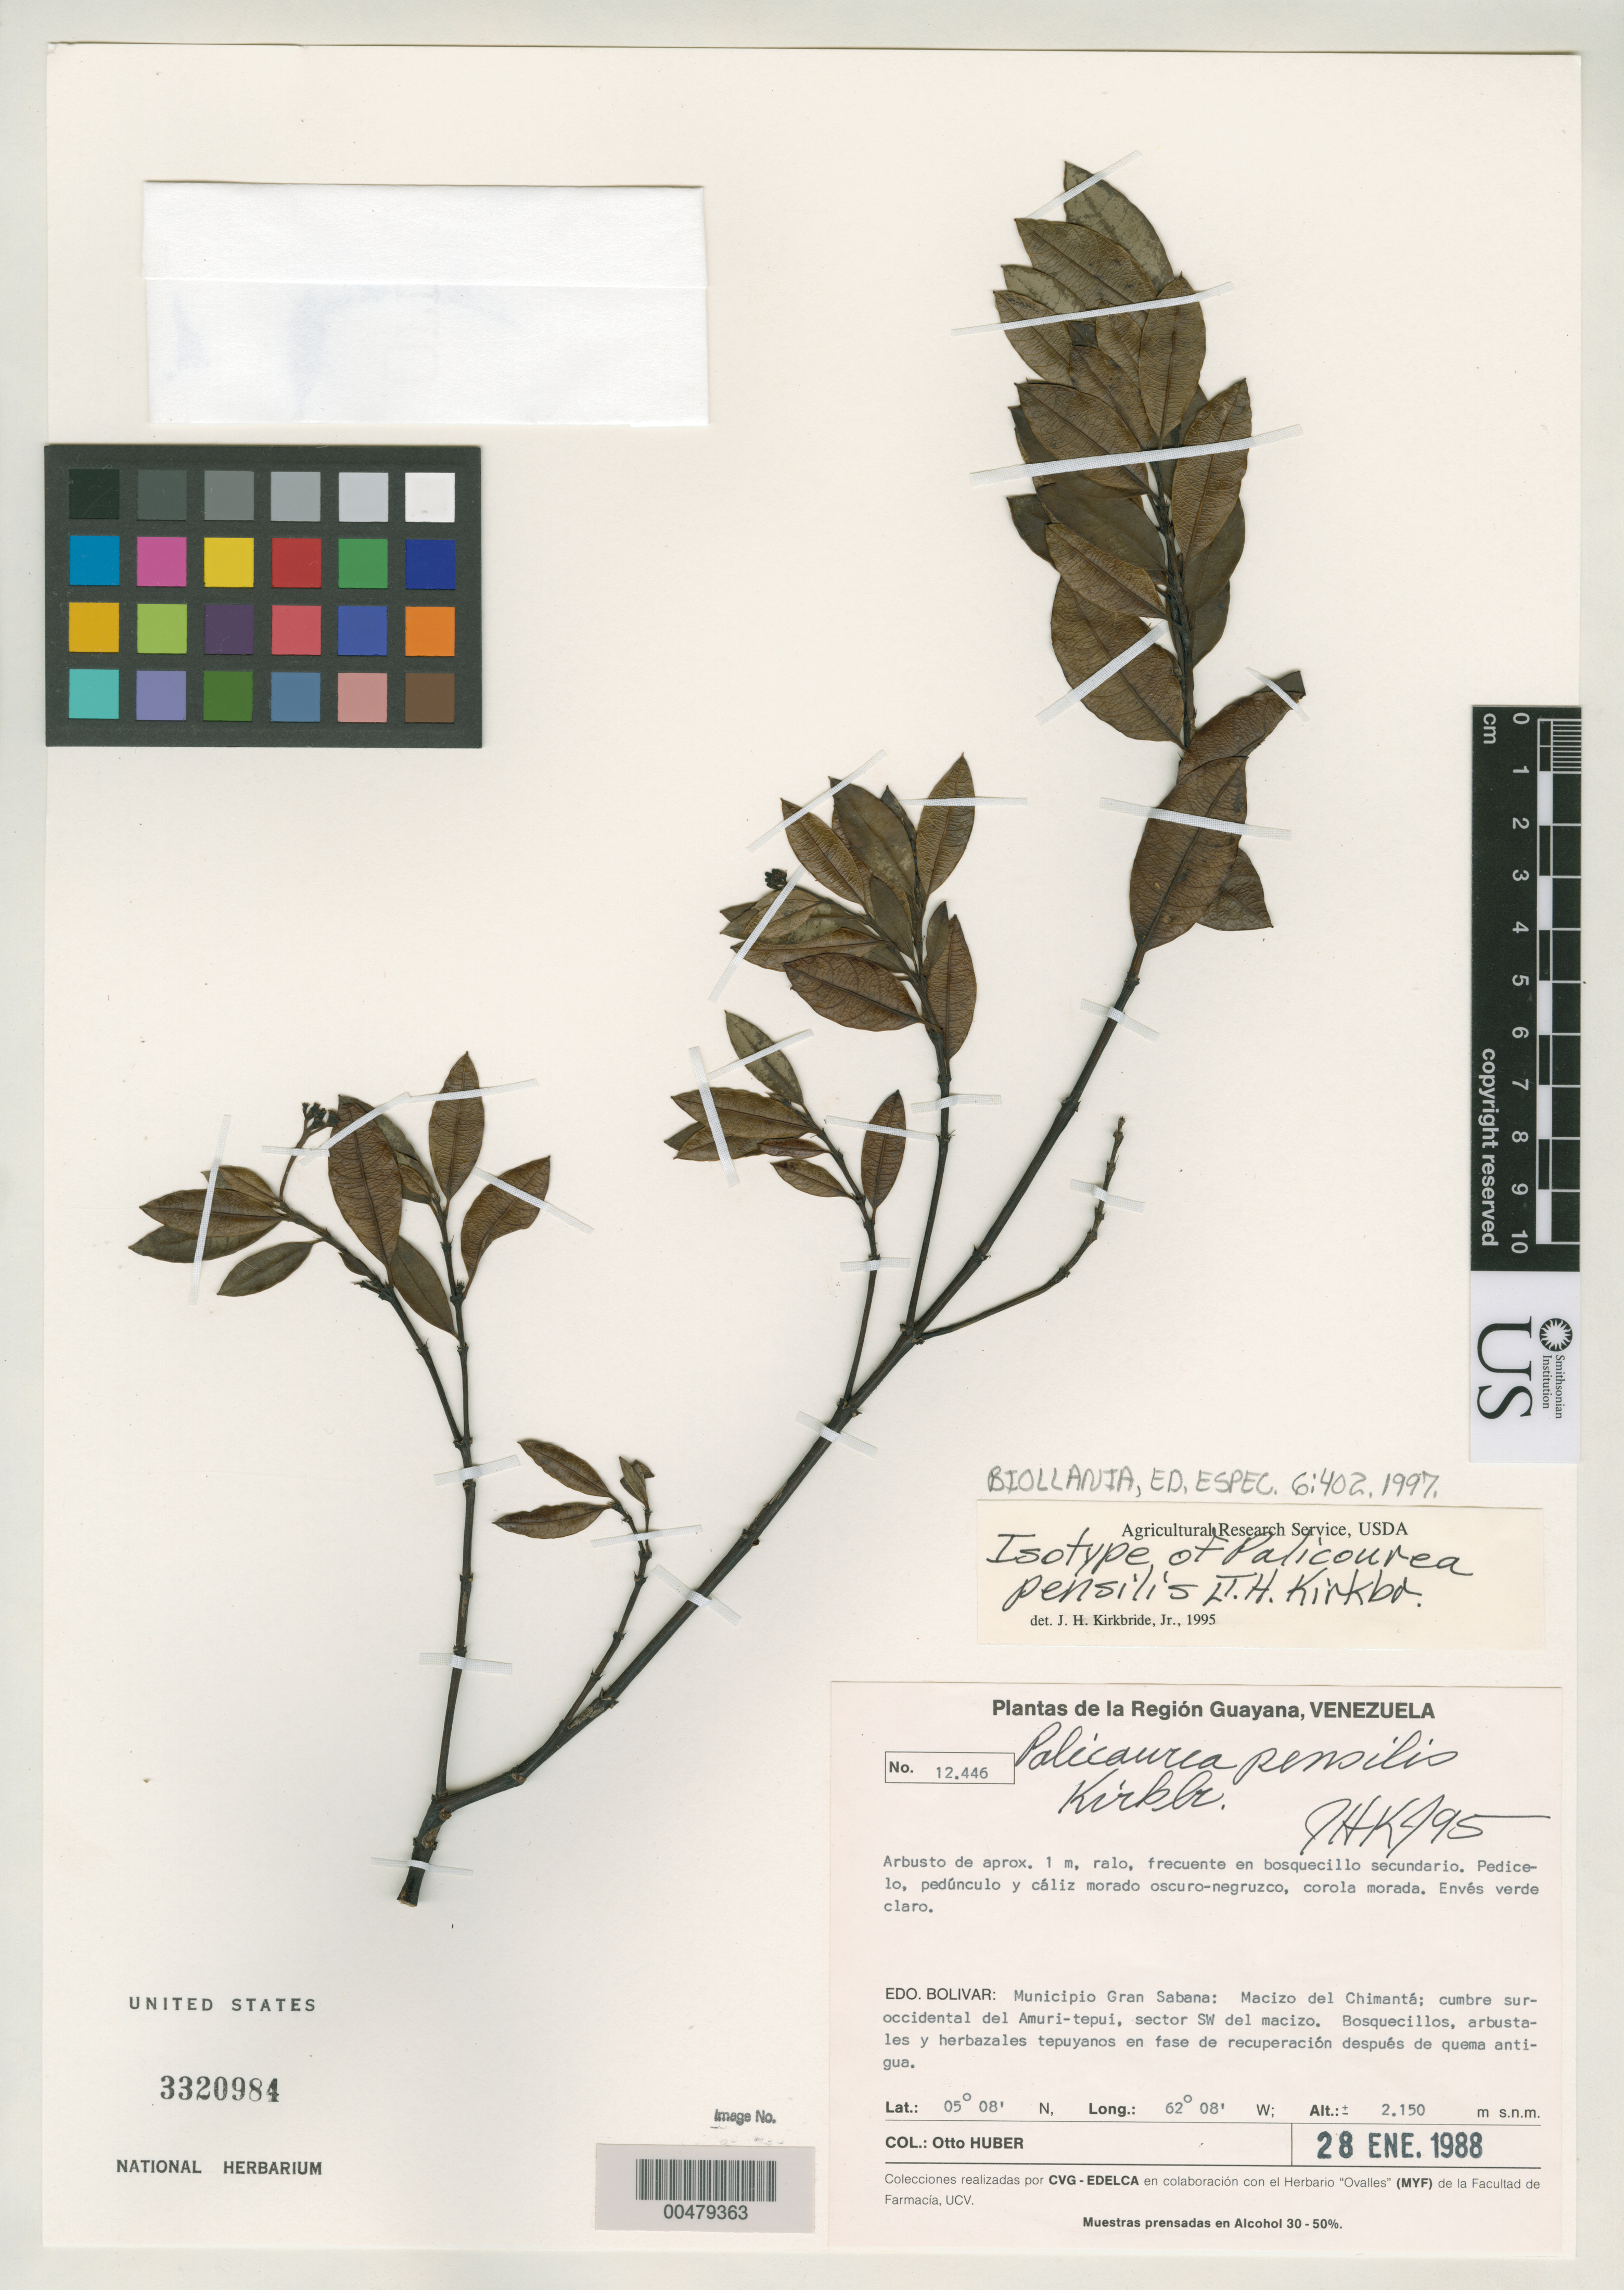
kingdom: Plantae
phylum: Tracheophyta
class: Magnoliopsida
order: Gentianales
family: Rubiaceae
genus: Palicourea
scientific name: Palicourea pensilis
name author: J.H. Kirkbr.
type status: Isotype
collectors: O. Huber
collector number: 12446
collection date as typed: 18 Nov 1988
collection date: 1988-11-18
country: Venezuela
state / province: Bolivar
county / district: Cedeno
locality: Sierra de Maigualida, sector Nor-oriental, cabeceras del Rio Chajura, afluente Occidental del Rio Erebato.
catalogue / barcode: US 3320984